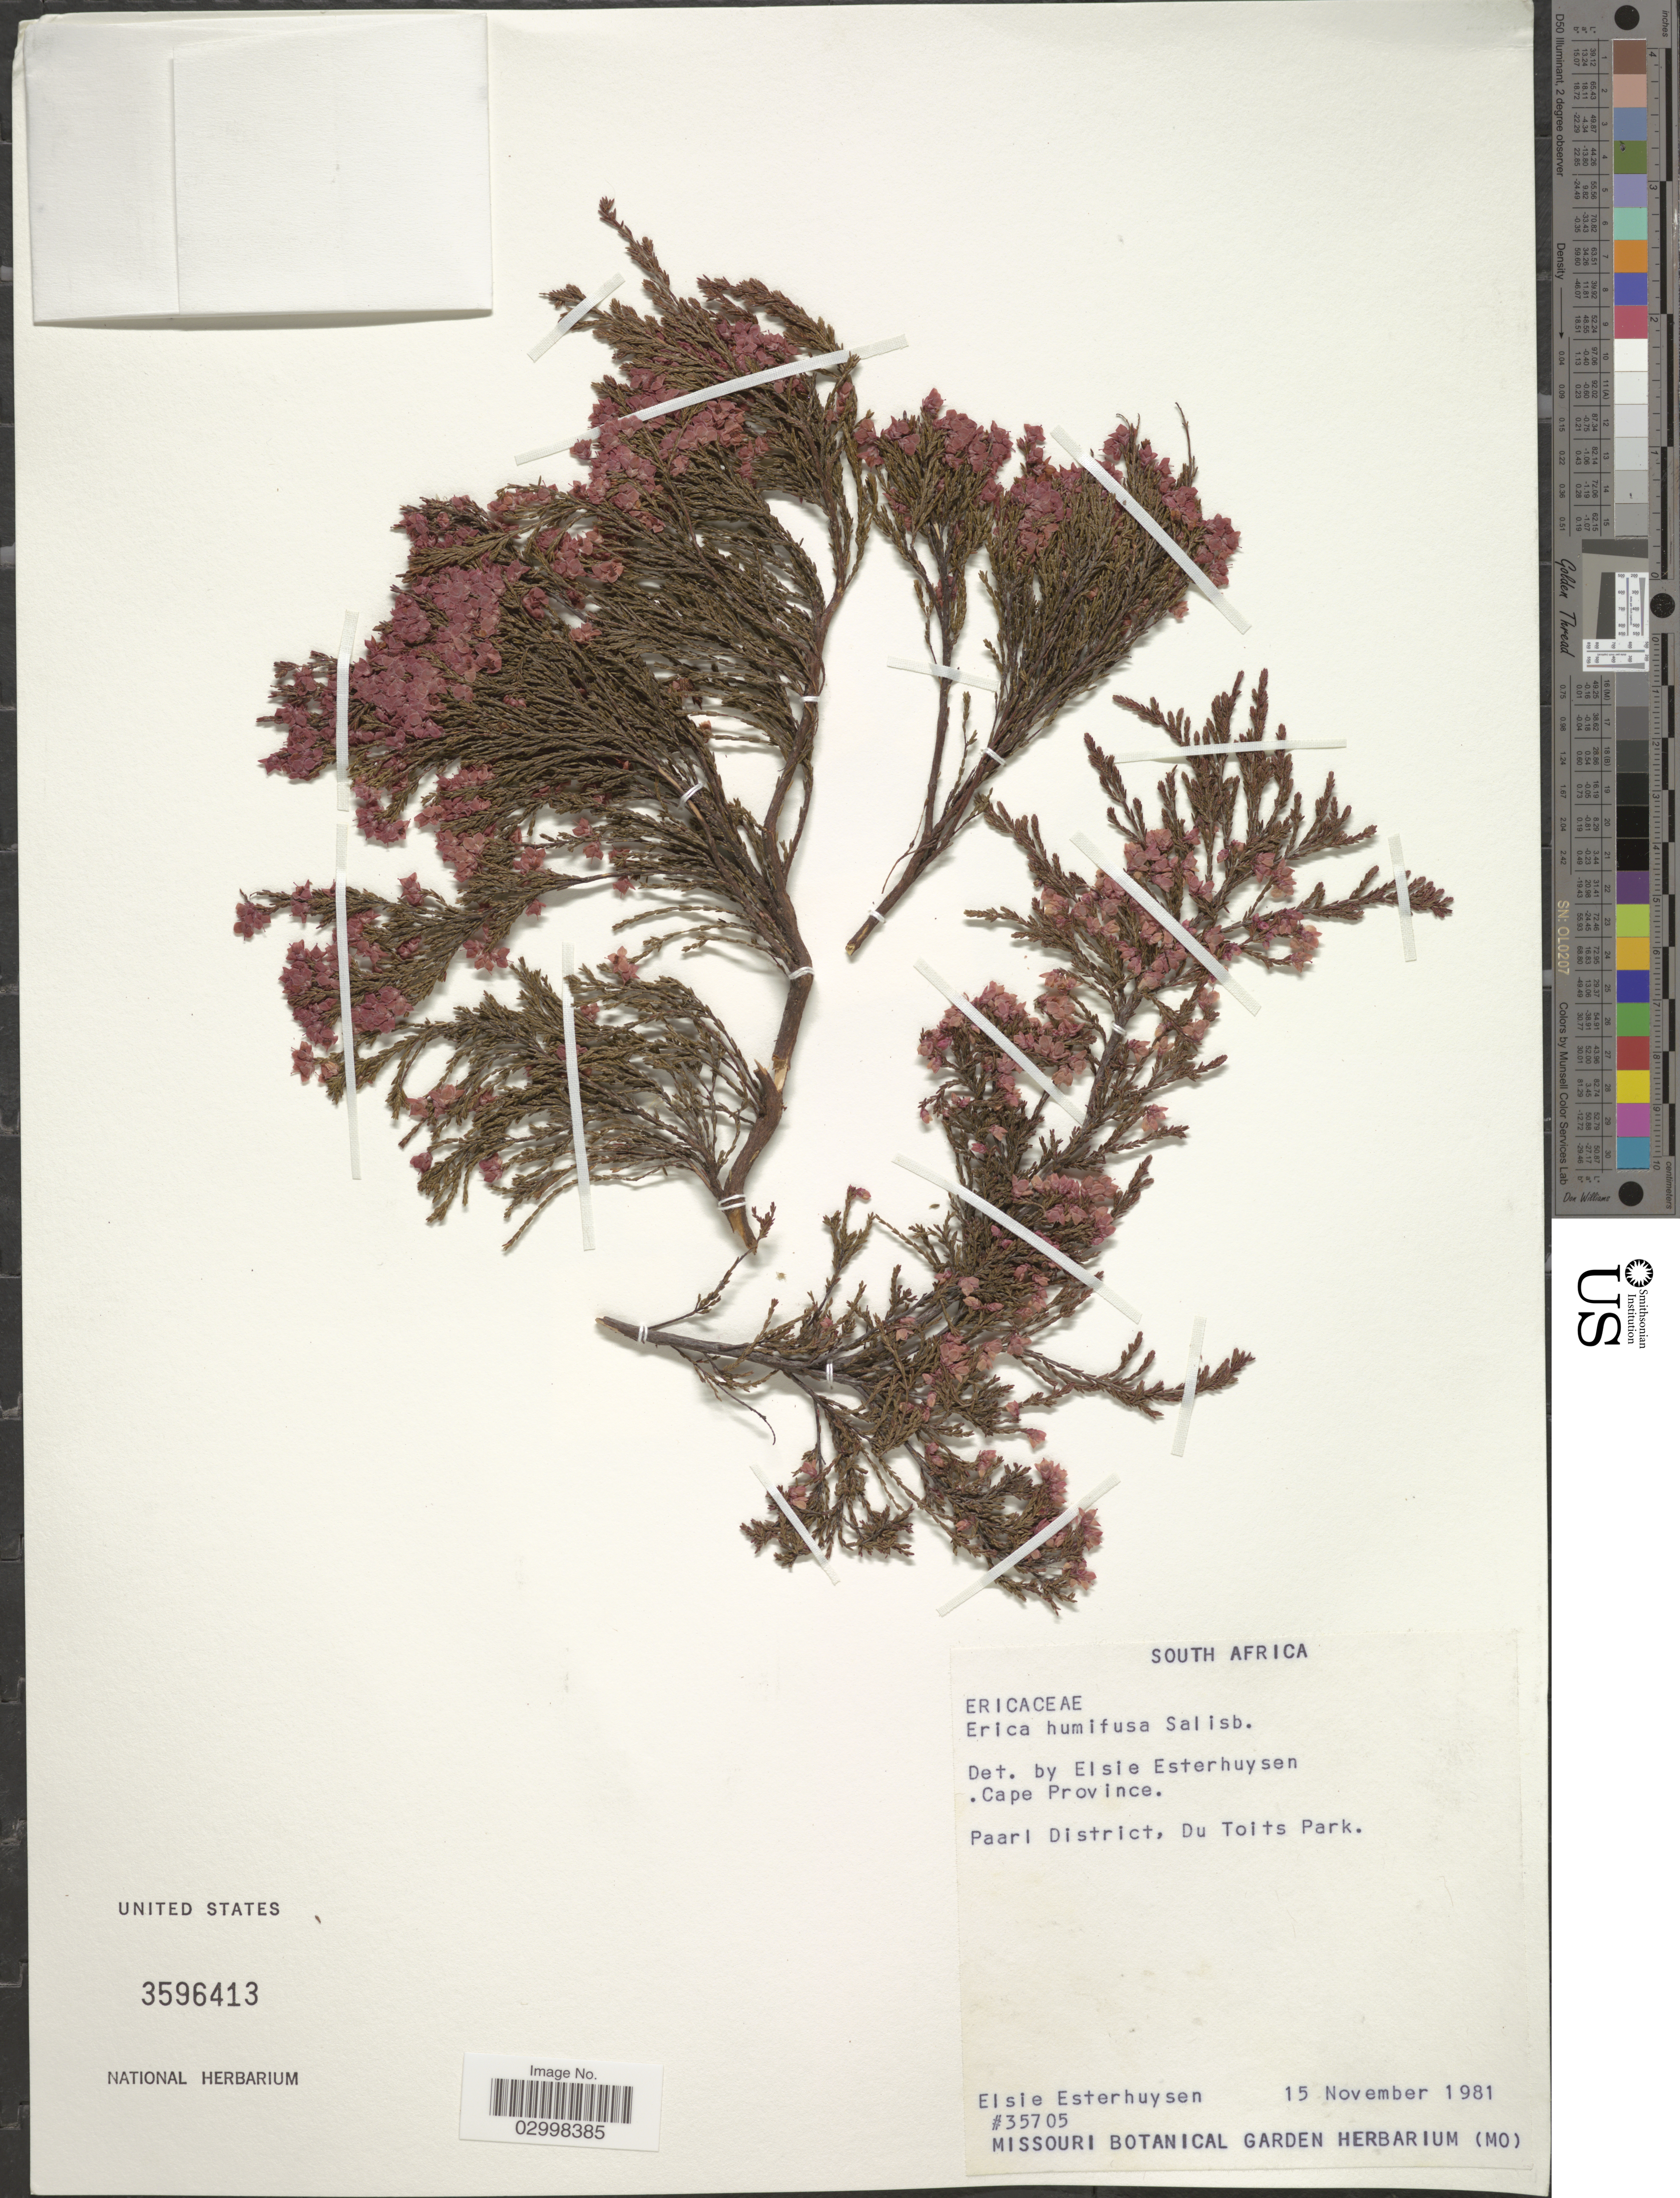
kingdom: Plantae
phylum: Tracheophyta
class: Magnoliopsida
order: Ericales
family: Ericaceae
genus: Erica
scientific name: Erica humifusa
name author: Hibberd ex Salisb.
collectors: E. E. Esterhuysen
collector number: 35705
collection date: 1981-11-15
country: South Africa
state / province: Western Cape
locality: Paarl District, Du Toits Park.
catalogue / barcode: US 3596413